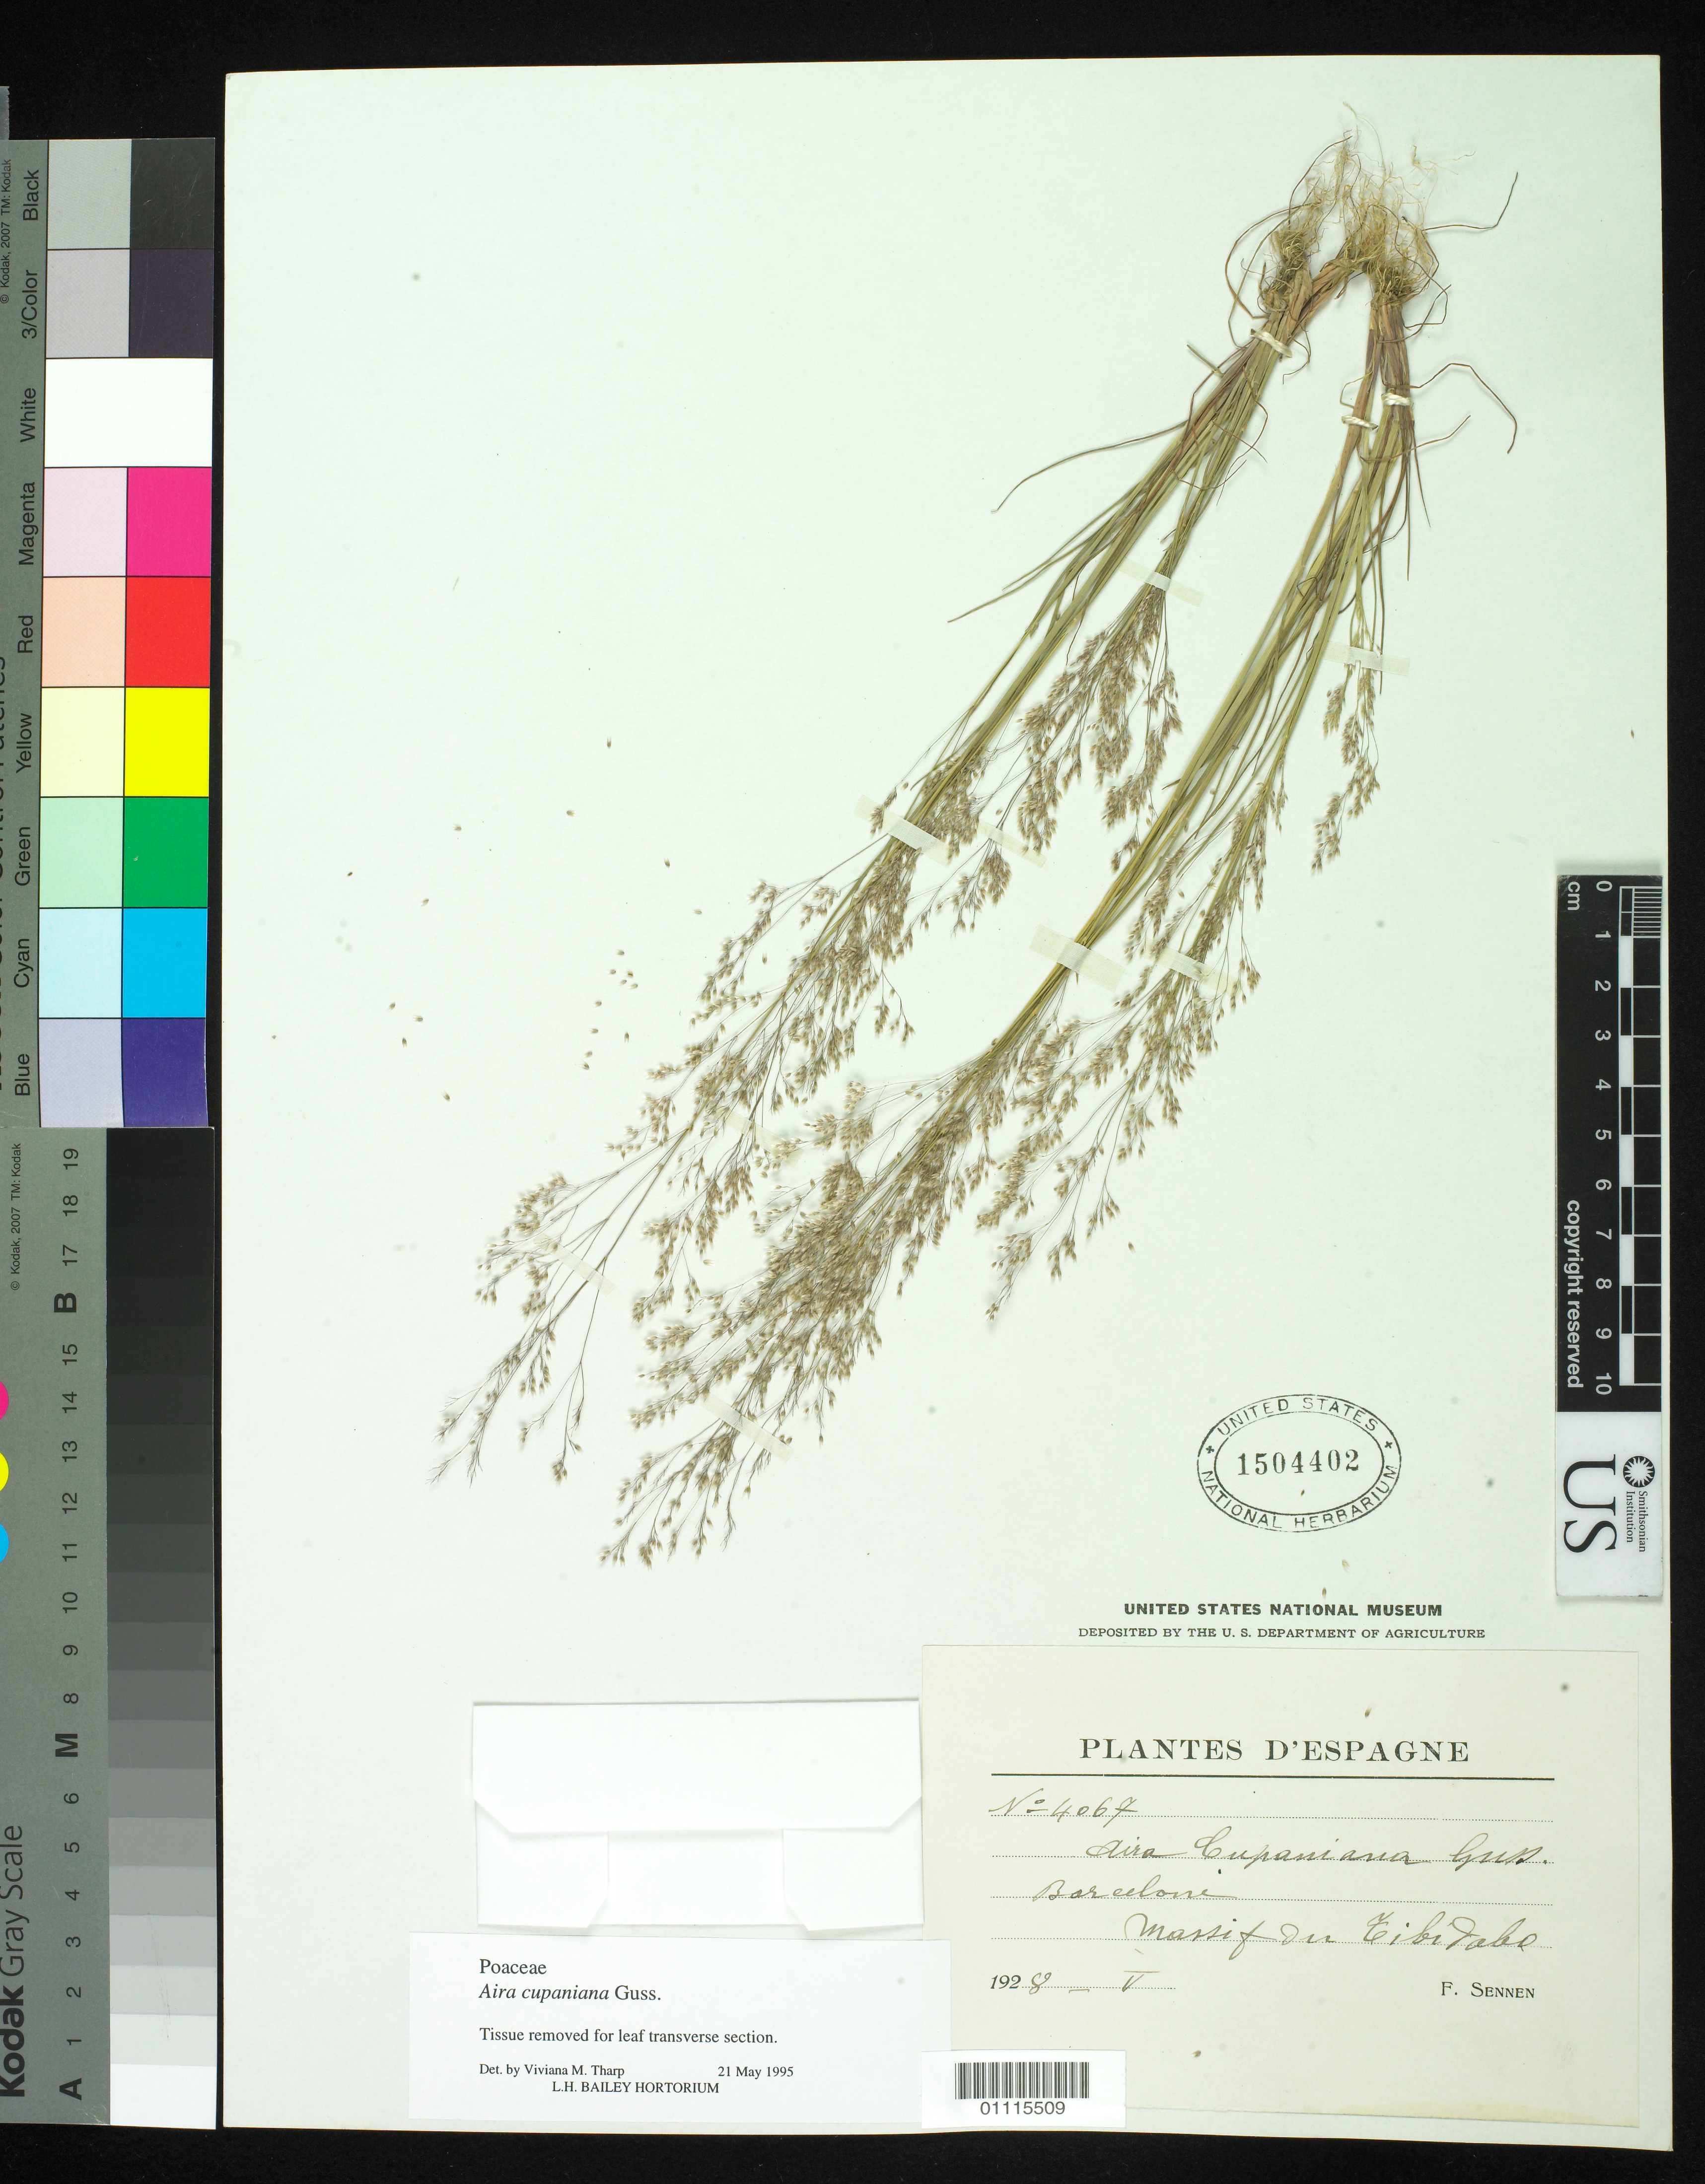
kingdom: Plantae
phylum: Tracheophyta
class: Liliopsida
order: Poales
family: Poaceae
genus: Aira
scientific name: Aira cupaniana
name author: Gussone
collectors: E. Sennen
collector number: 4067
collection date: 1928-05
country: France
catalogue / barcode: US 1504402